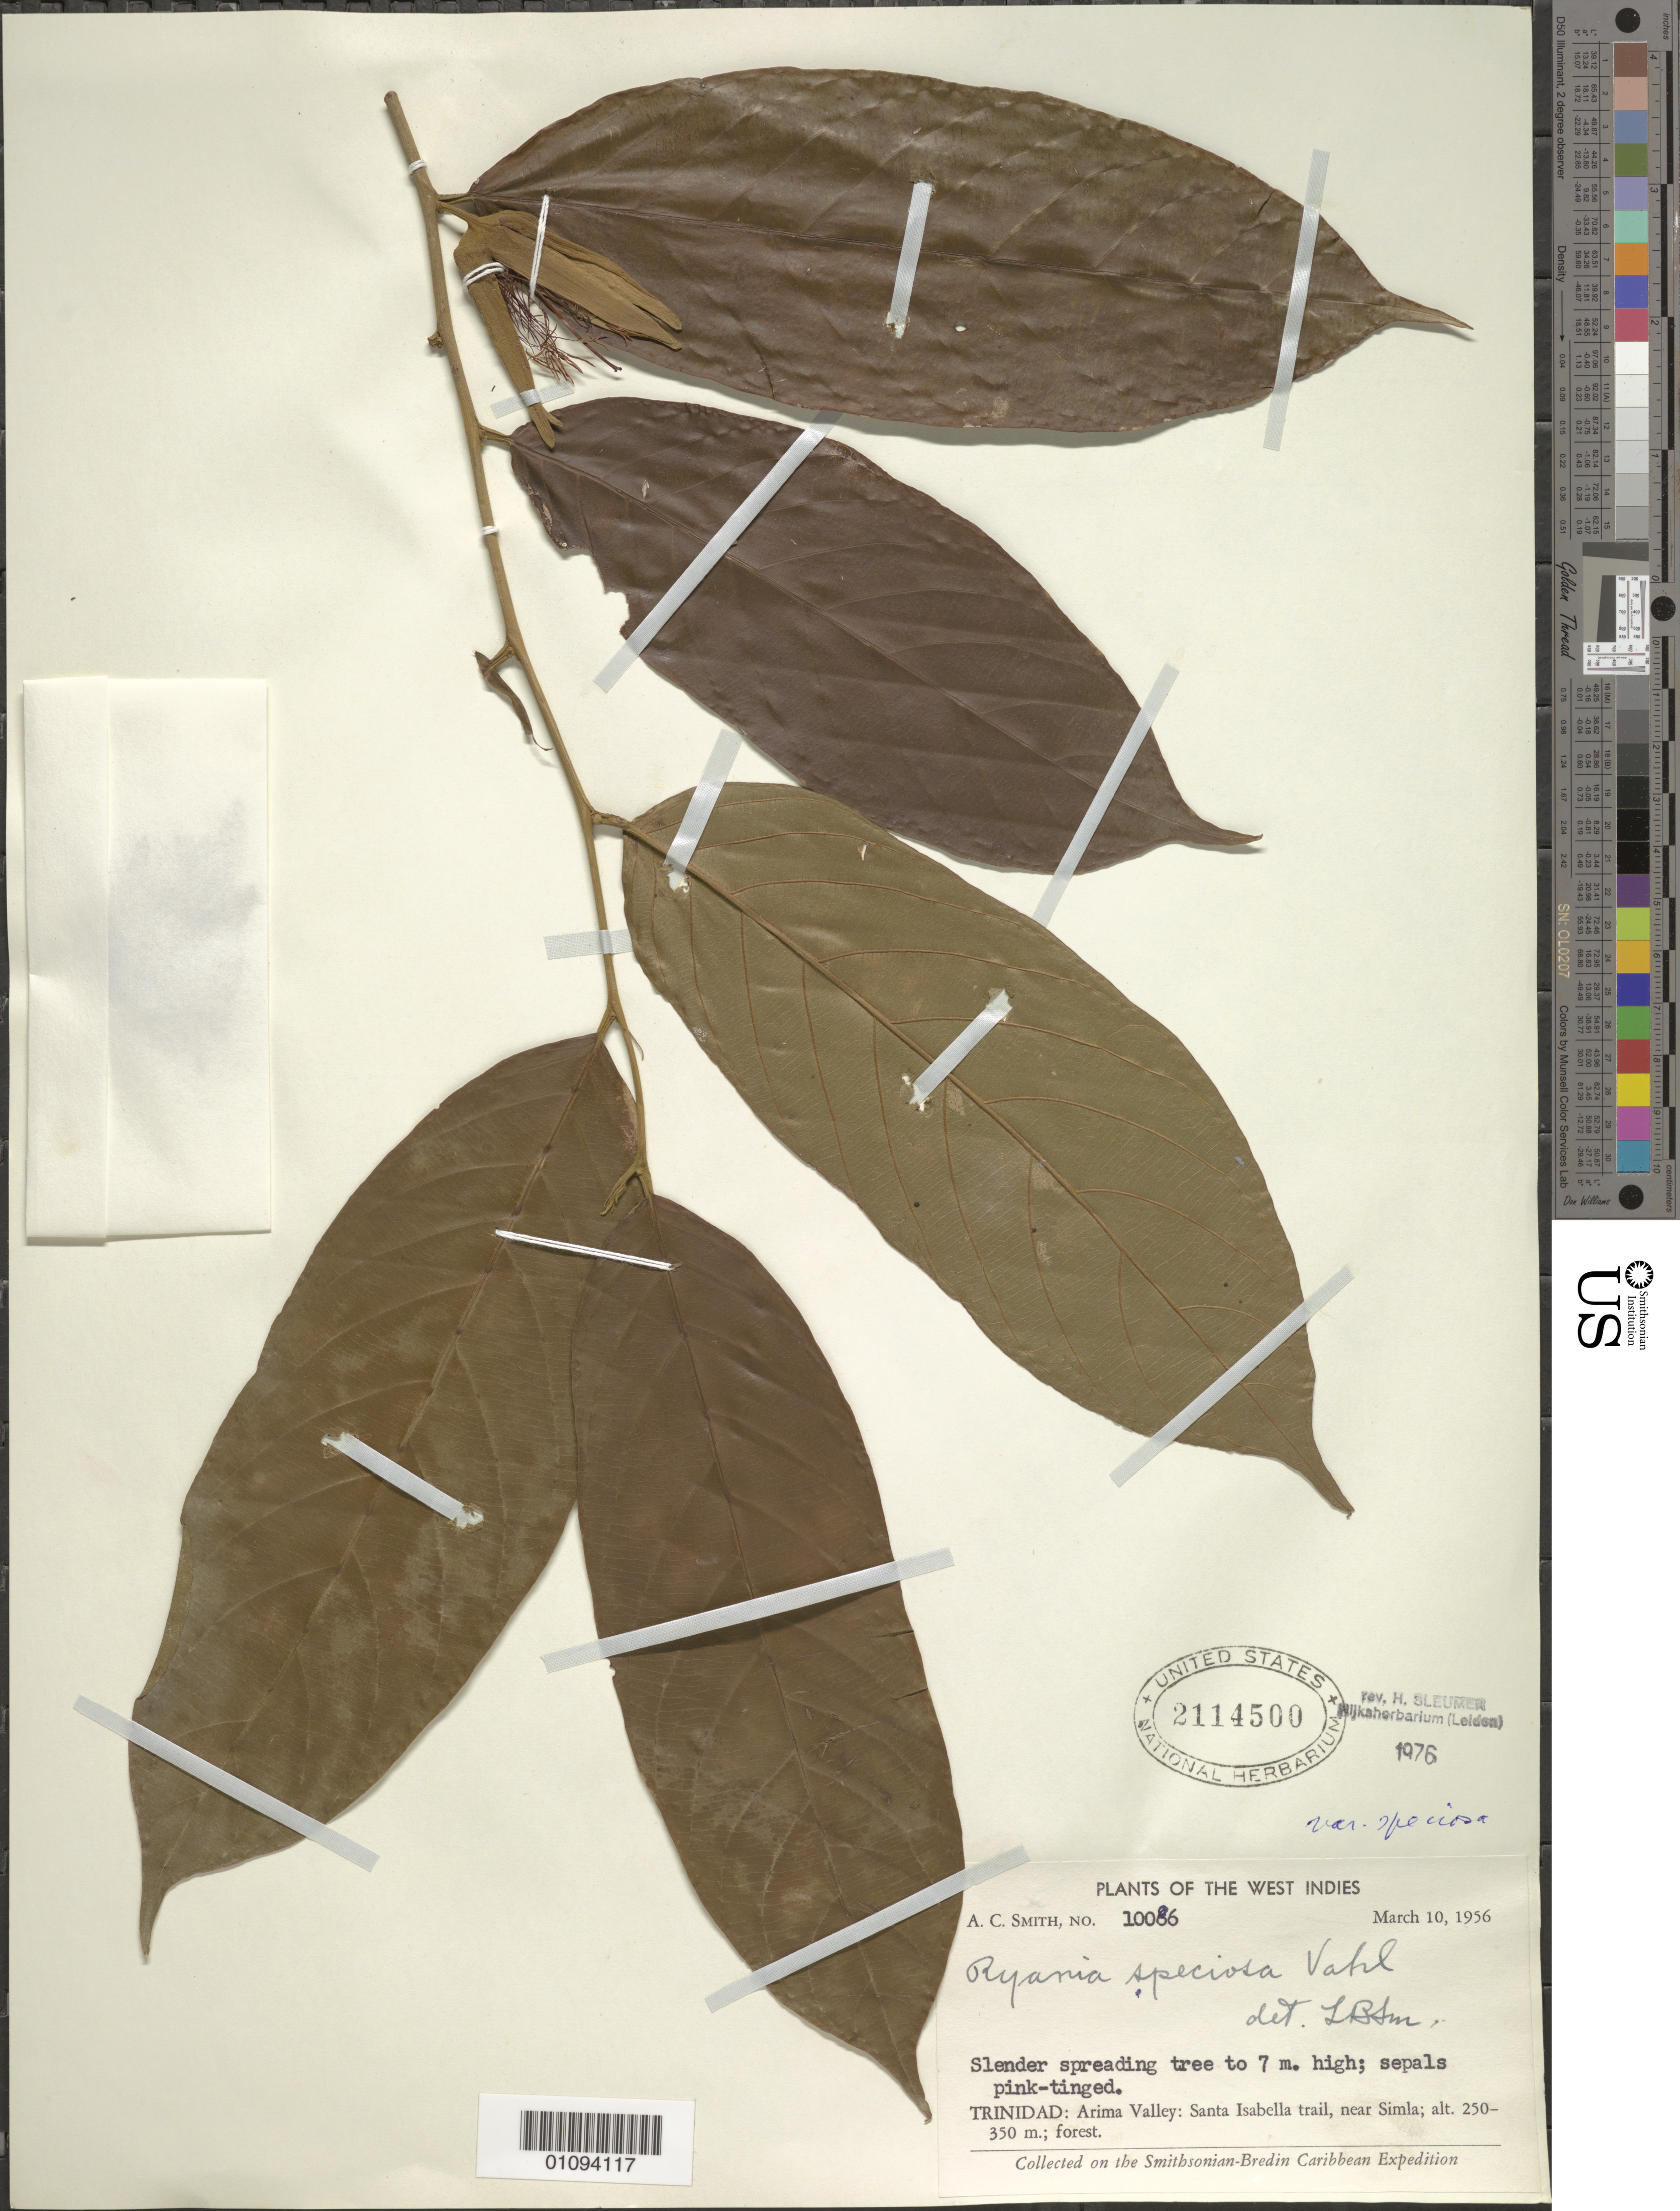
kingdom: Plantae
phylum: Tracheophyta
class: Magnoliopsida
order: Malpighiales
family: Salicaceae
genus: Ryania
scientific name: Ryania speciosa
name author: Vahl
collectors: A. C. Smith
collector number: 10086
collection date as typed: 10 Mar 1956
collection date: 1956-03-10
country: Trinidad and Tobago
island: Trinidad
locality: Arima Valley, Santa Isabella Trail, near Simla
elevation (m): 250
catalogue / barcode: US 2114500